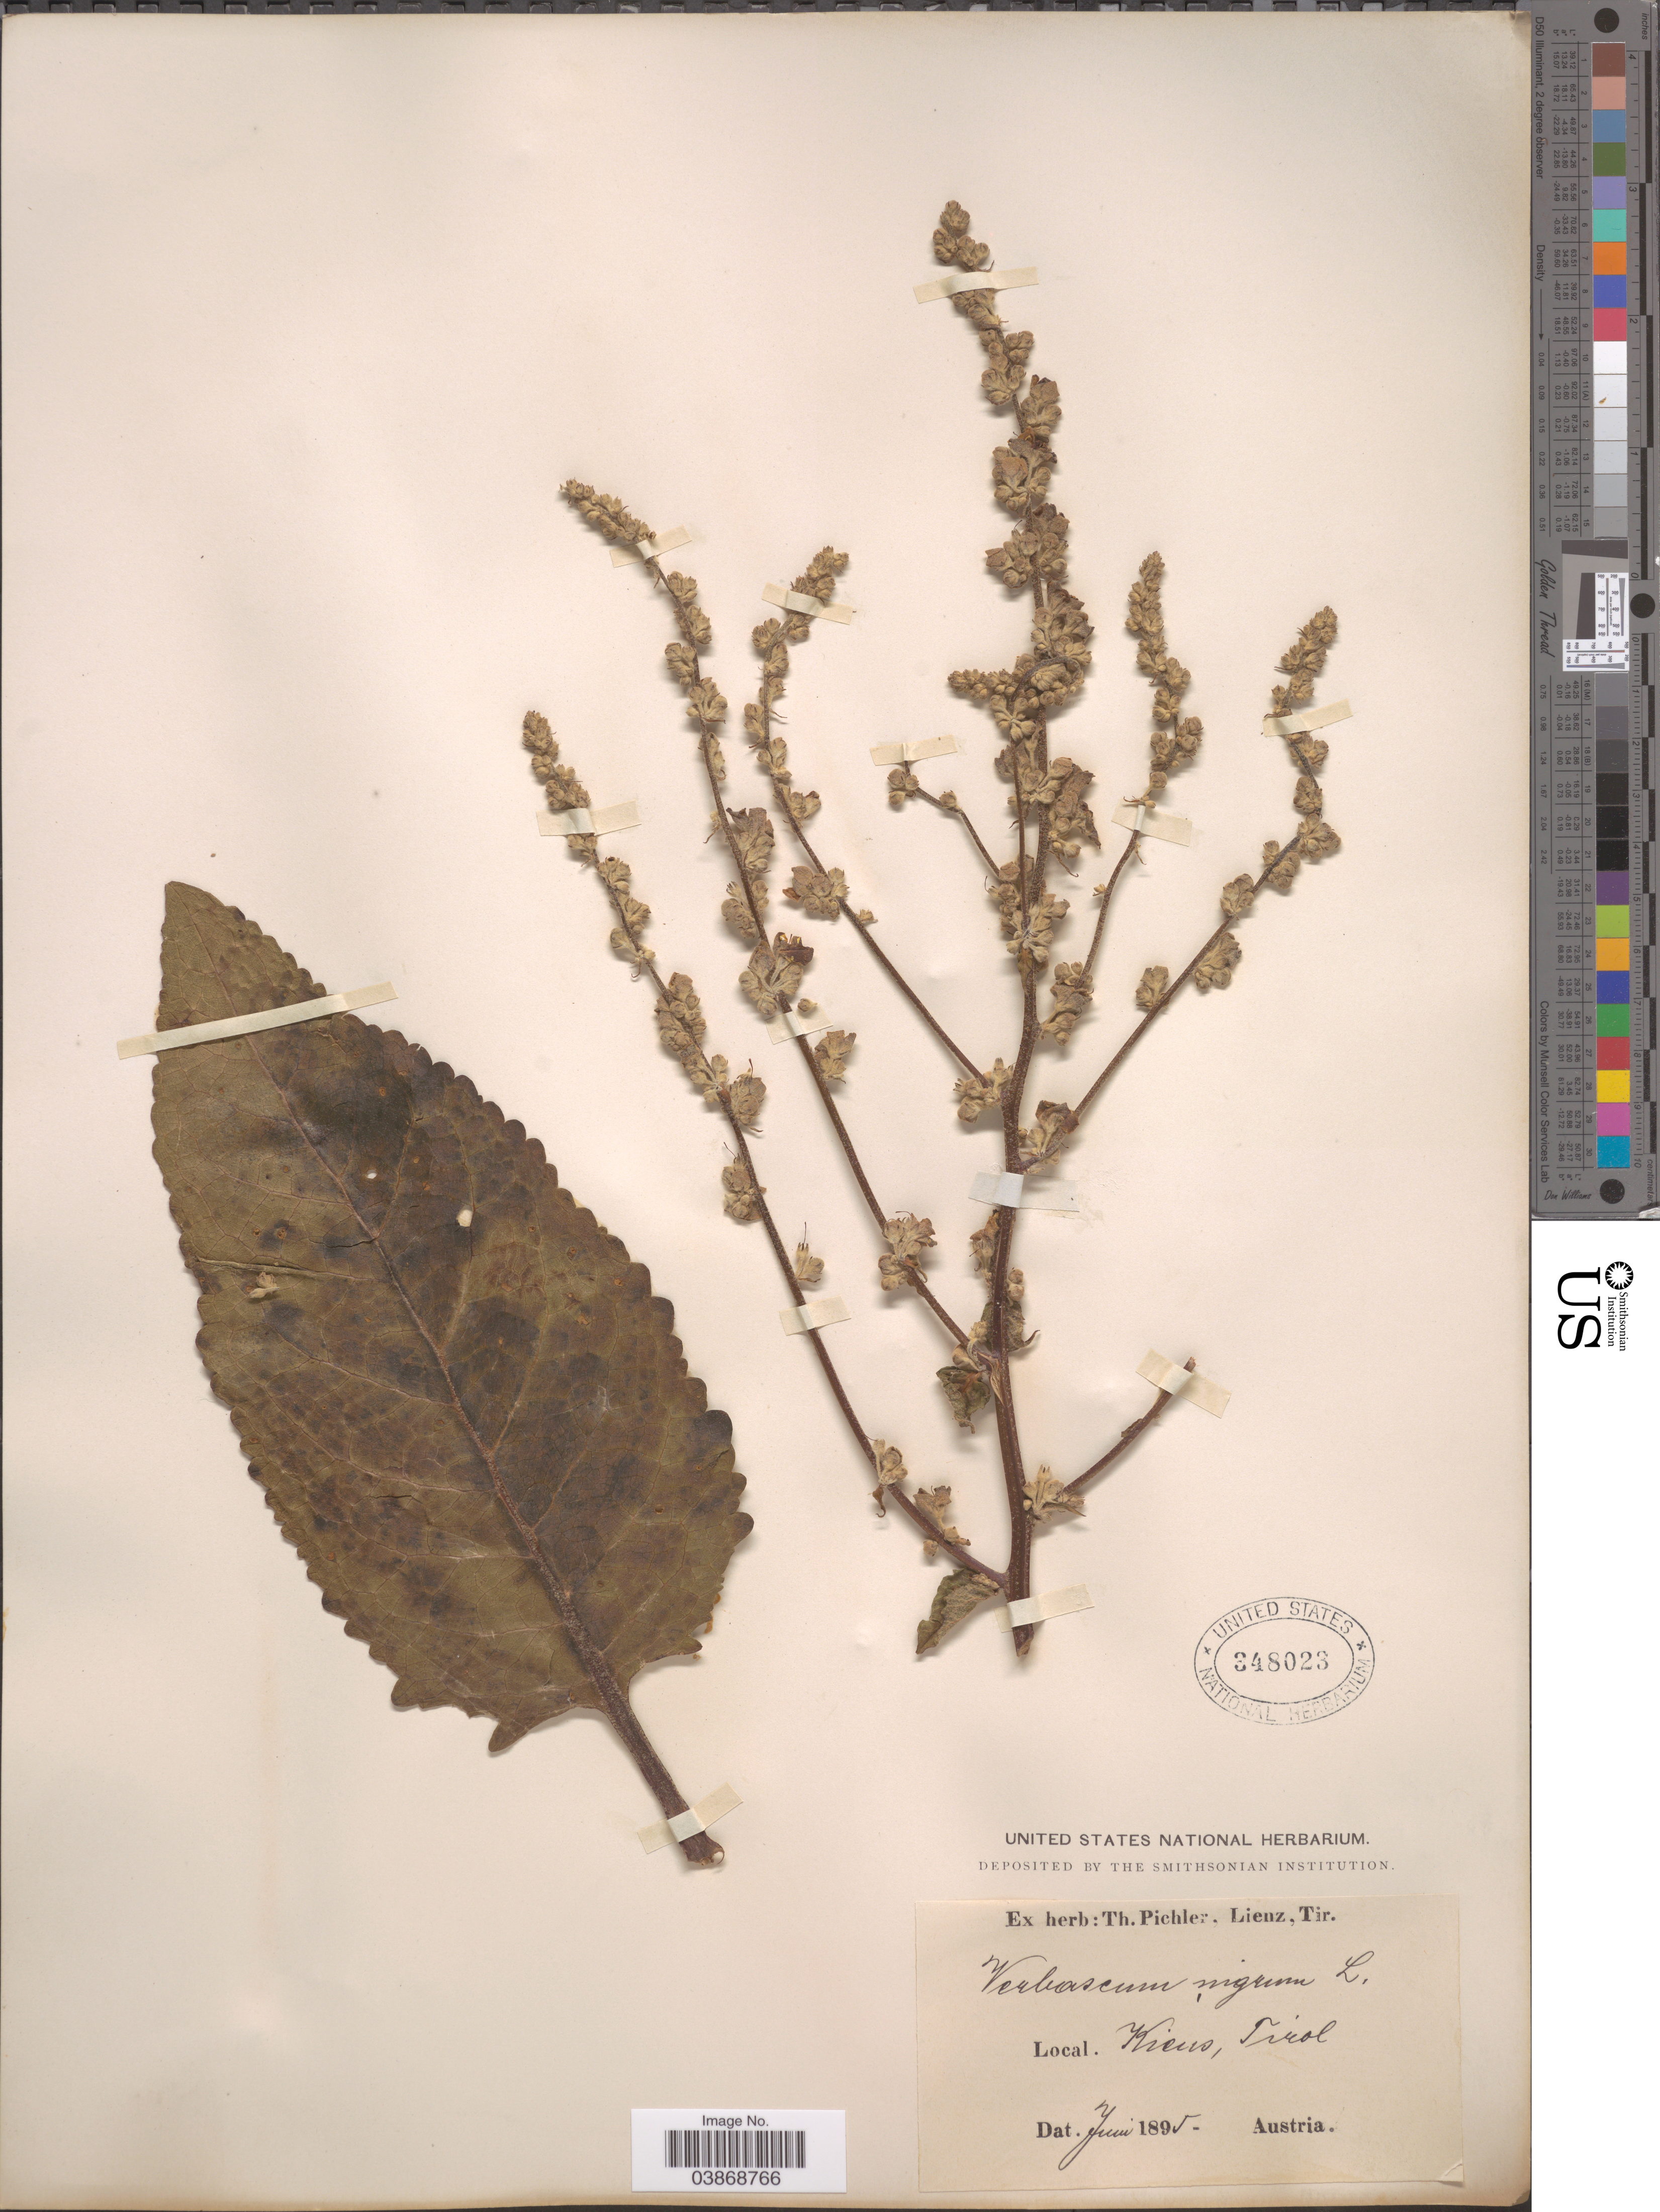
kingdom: Plantae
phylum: Tracheophyta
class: Magnoliopsida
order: Lamiales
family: Scrophulariaceae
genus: Verbascum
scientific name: Verbascum nigrum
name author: L.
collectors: ex herb. T. Pichler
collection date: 1895-06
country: Austria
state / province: Tirol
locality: Kiens.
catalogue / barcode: US 348023